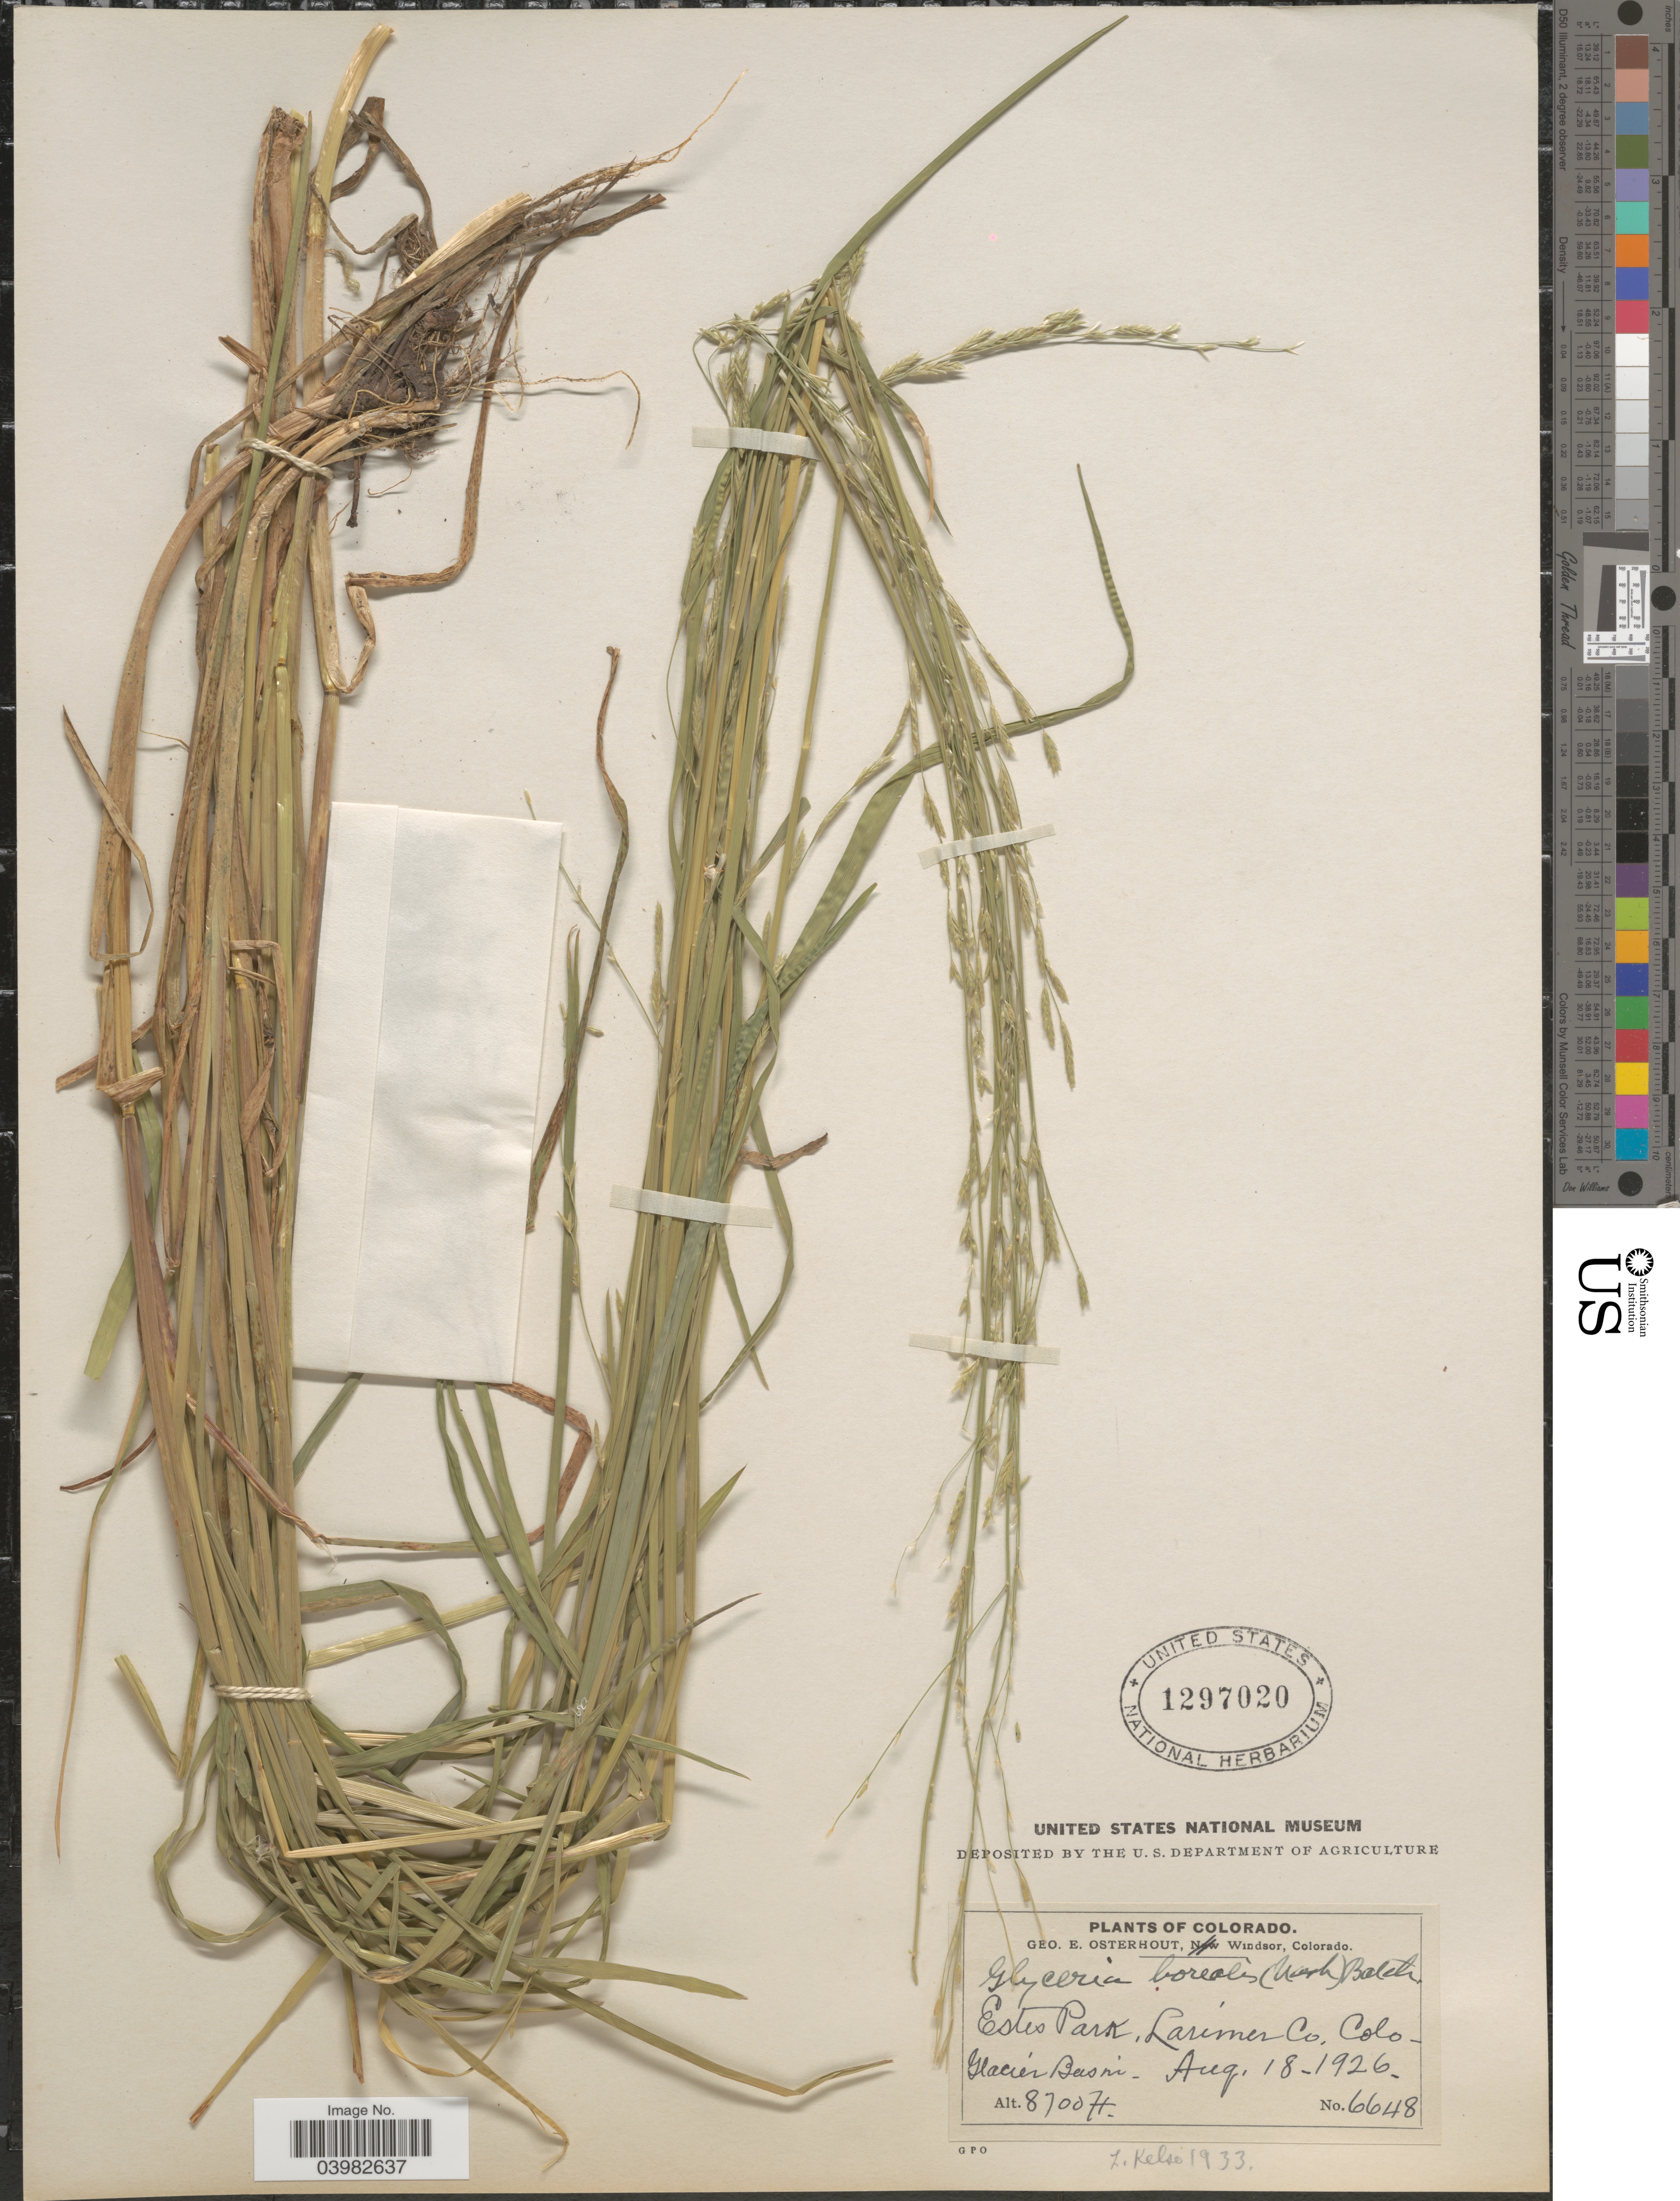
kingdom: Plantae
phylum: Tracheophyta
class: Liliopsida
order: Poales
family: Poaceae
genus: Glyceria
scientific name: Glyceria borealis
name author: (Nash) Batchelder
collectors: G. Osterhout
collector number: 6648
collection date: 1926-08-18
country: United States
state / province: Colorado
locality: Estes Park, Larimer Co. Glacier Basin.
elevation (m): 2652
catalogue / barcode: US 1297020